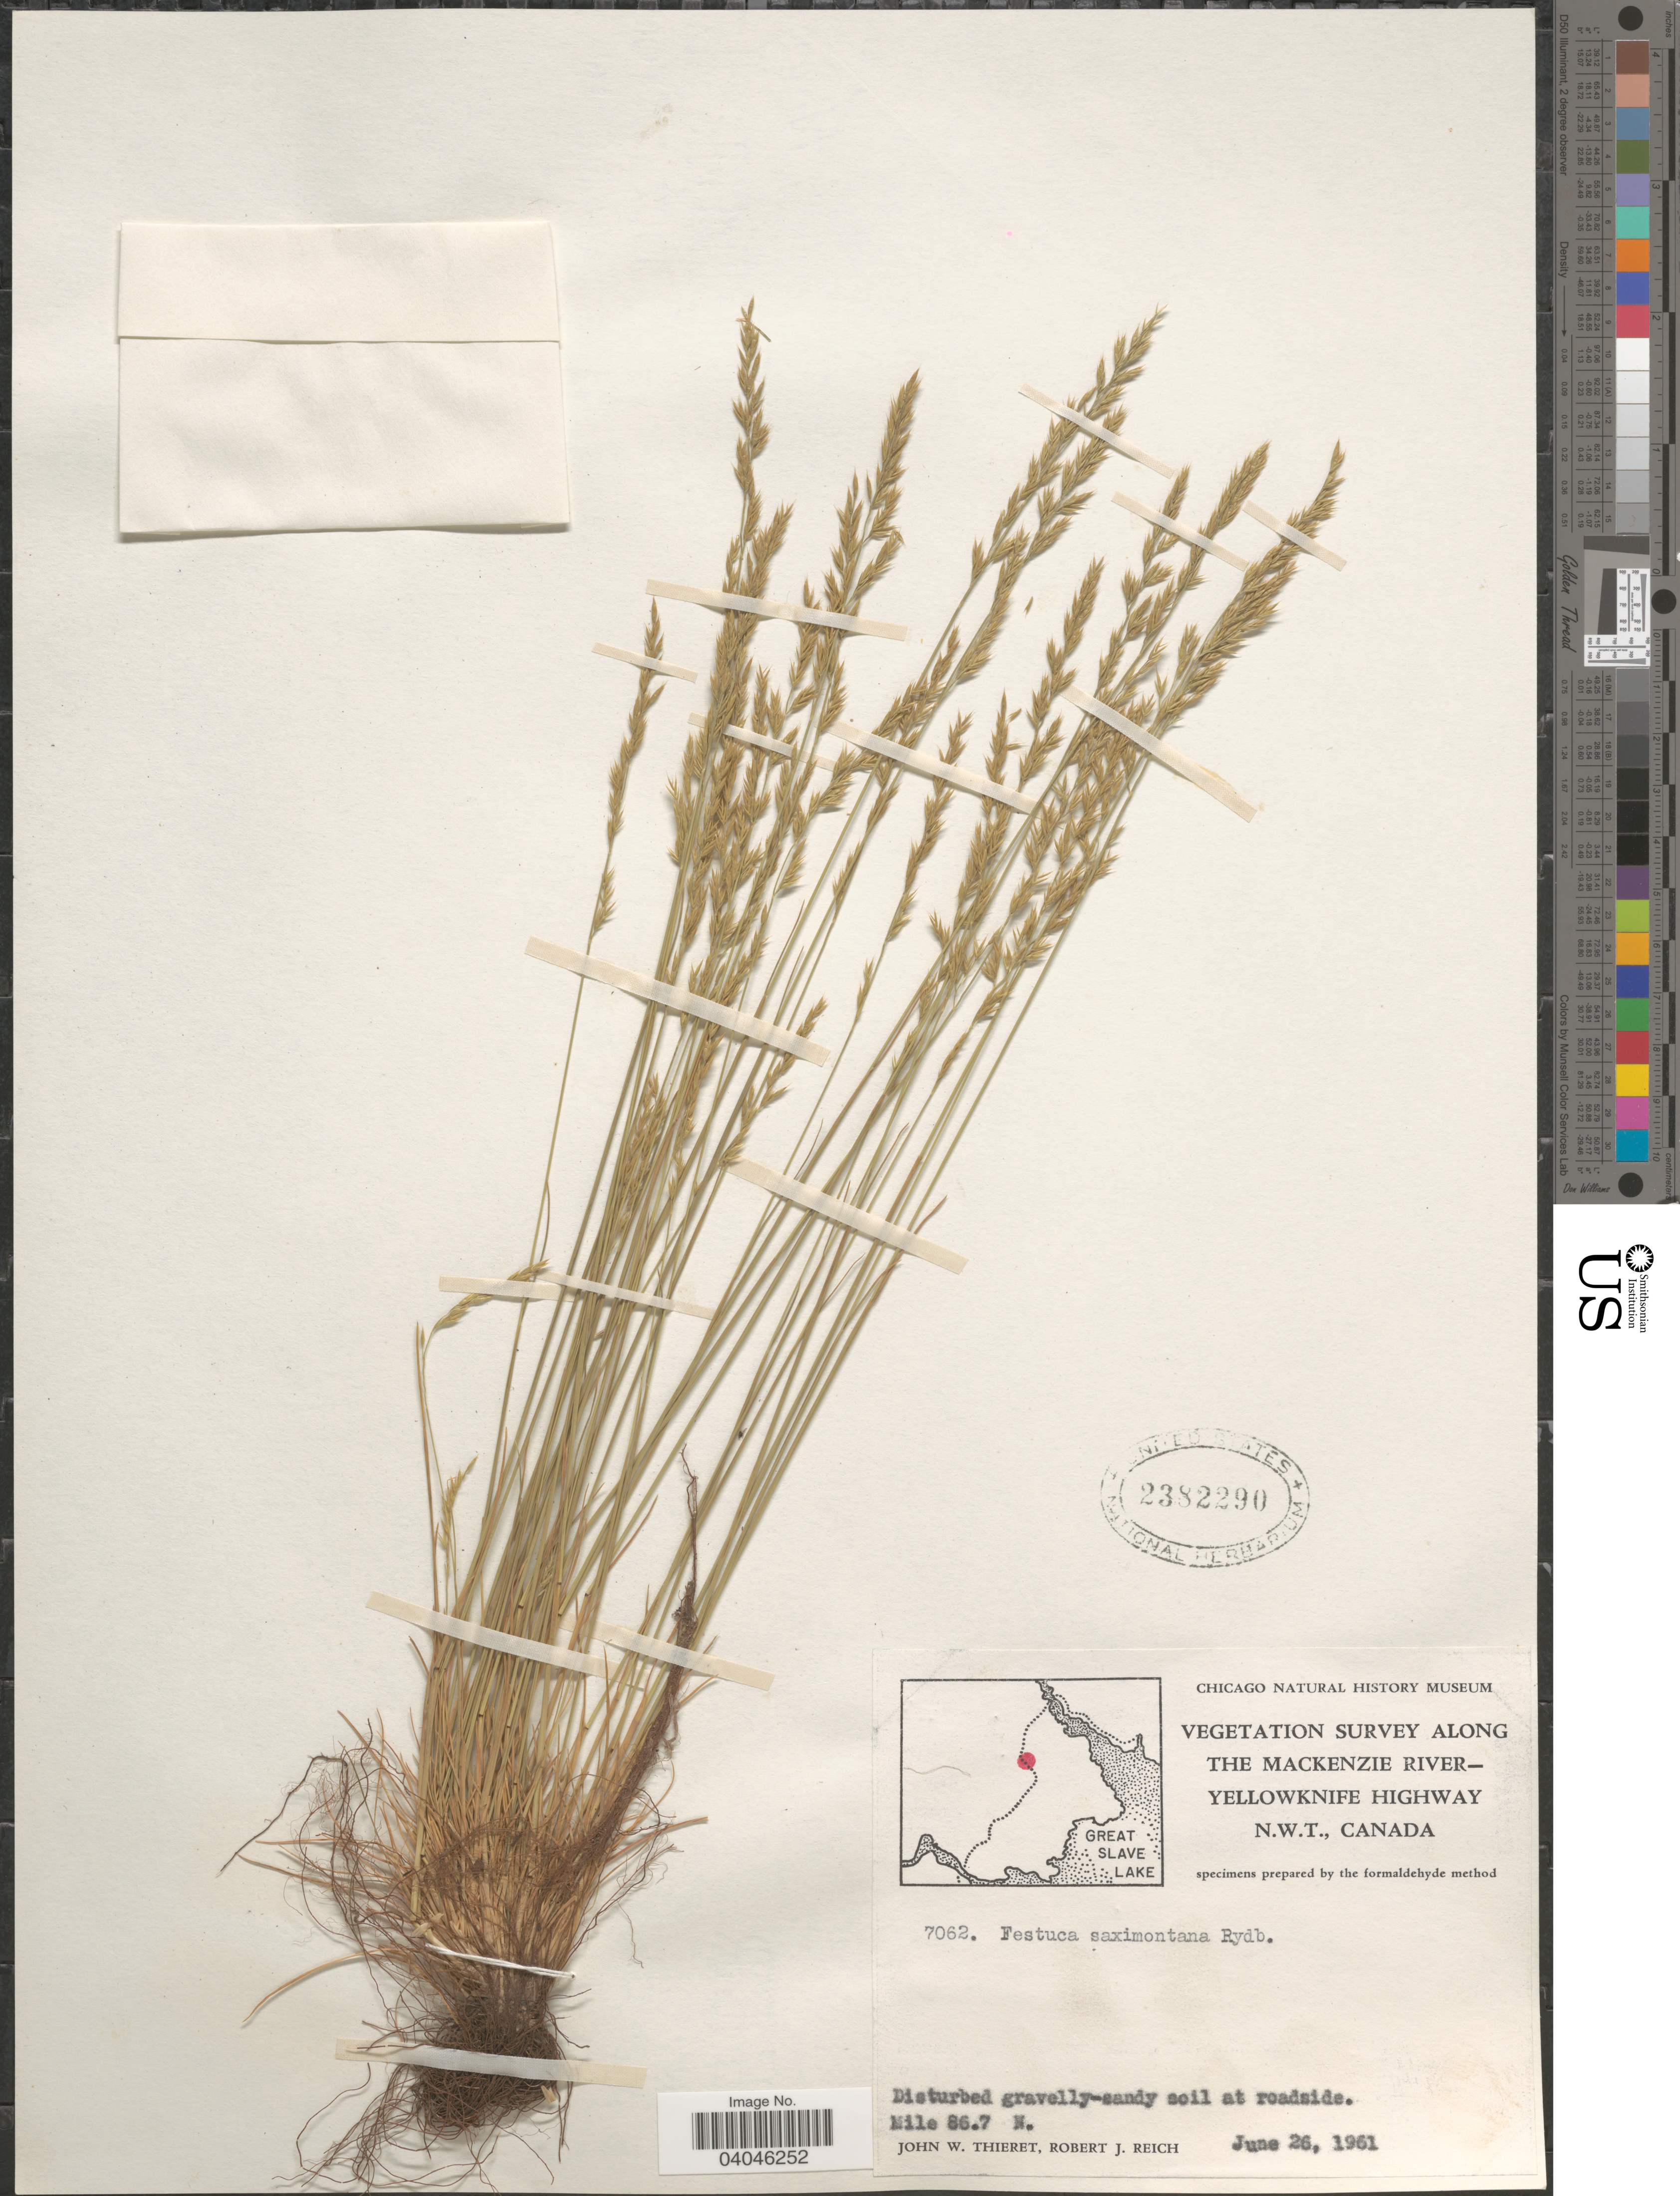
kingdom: Plantae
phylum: Tracheophyta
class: Liliopsida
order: Poales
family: Poaceae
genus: Festuca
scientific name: Festuca saximontana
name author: Rydb.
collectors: J. W. Thieret & R. Reich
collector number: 7062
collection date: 1961-06-26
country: Canada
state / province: Northwest Territories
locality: Along the Mackenzie River-Yellowknife Highway. At roadside. Mile 86.7 N.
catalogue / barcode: US 2382290